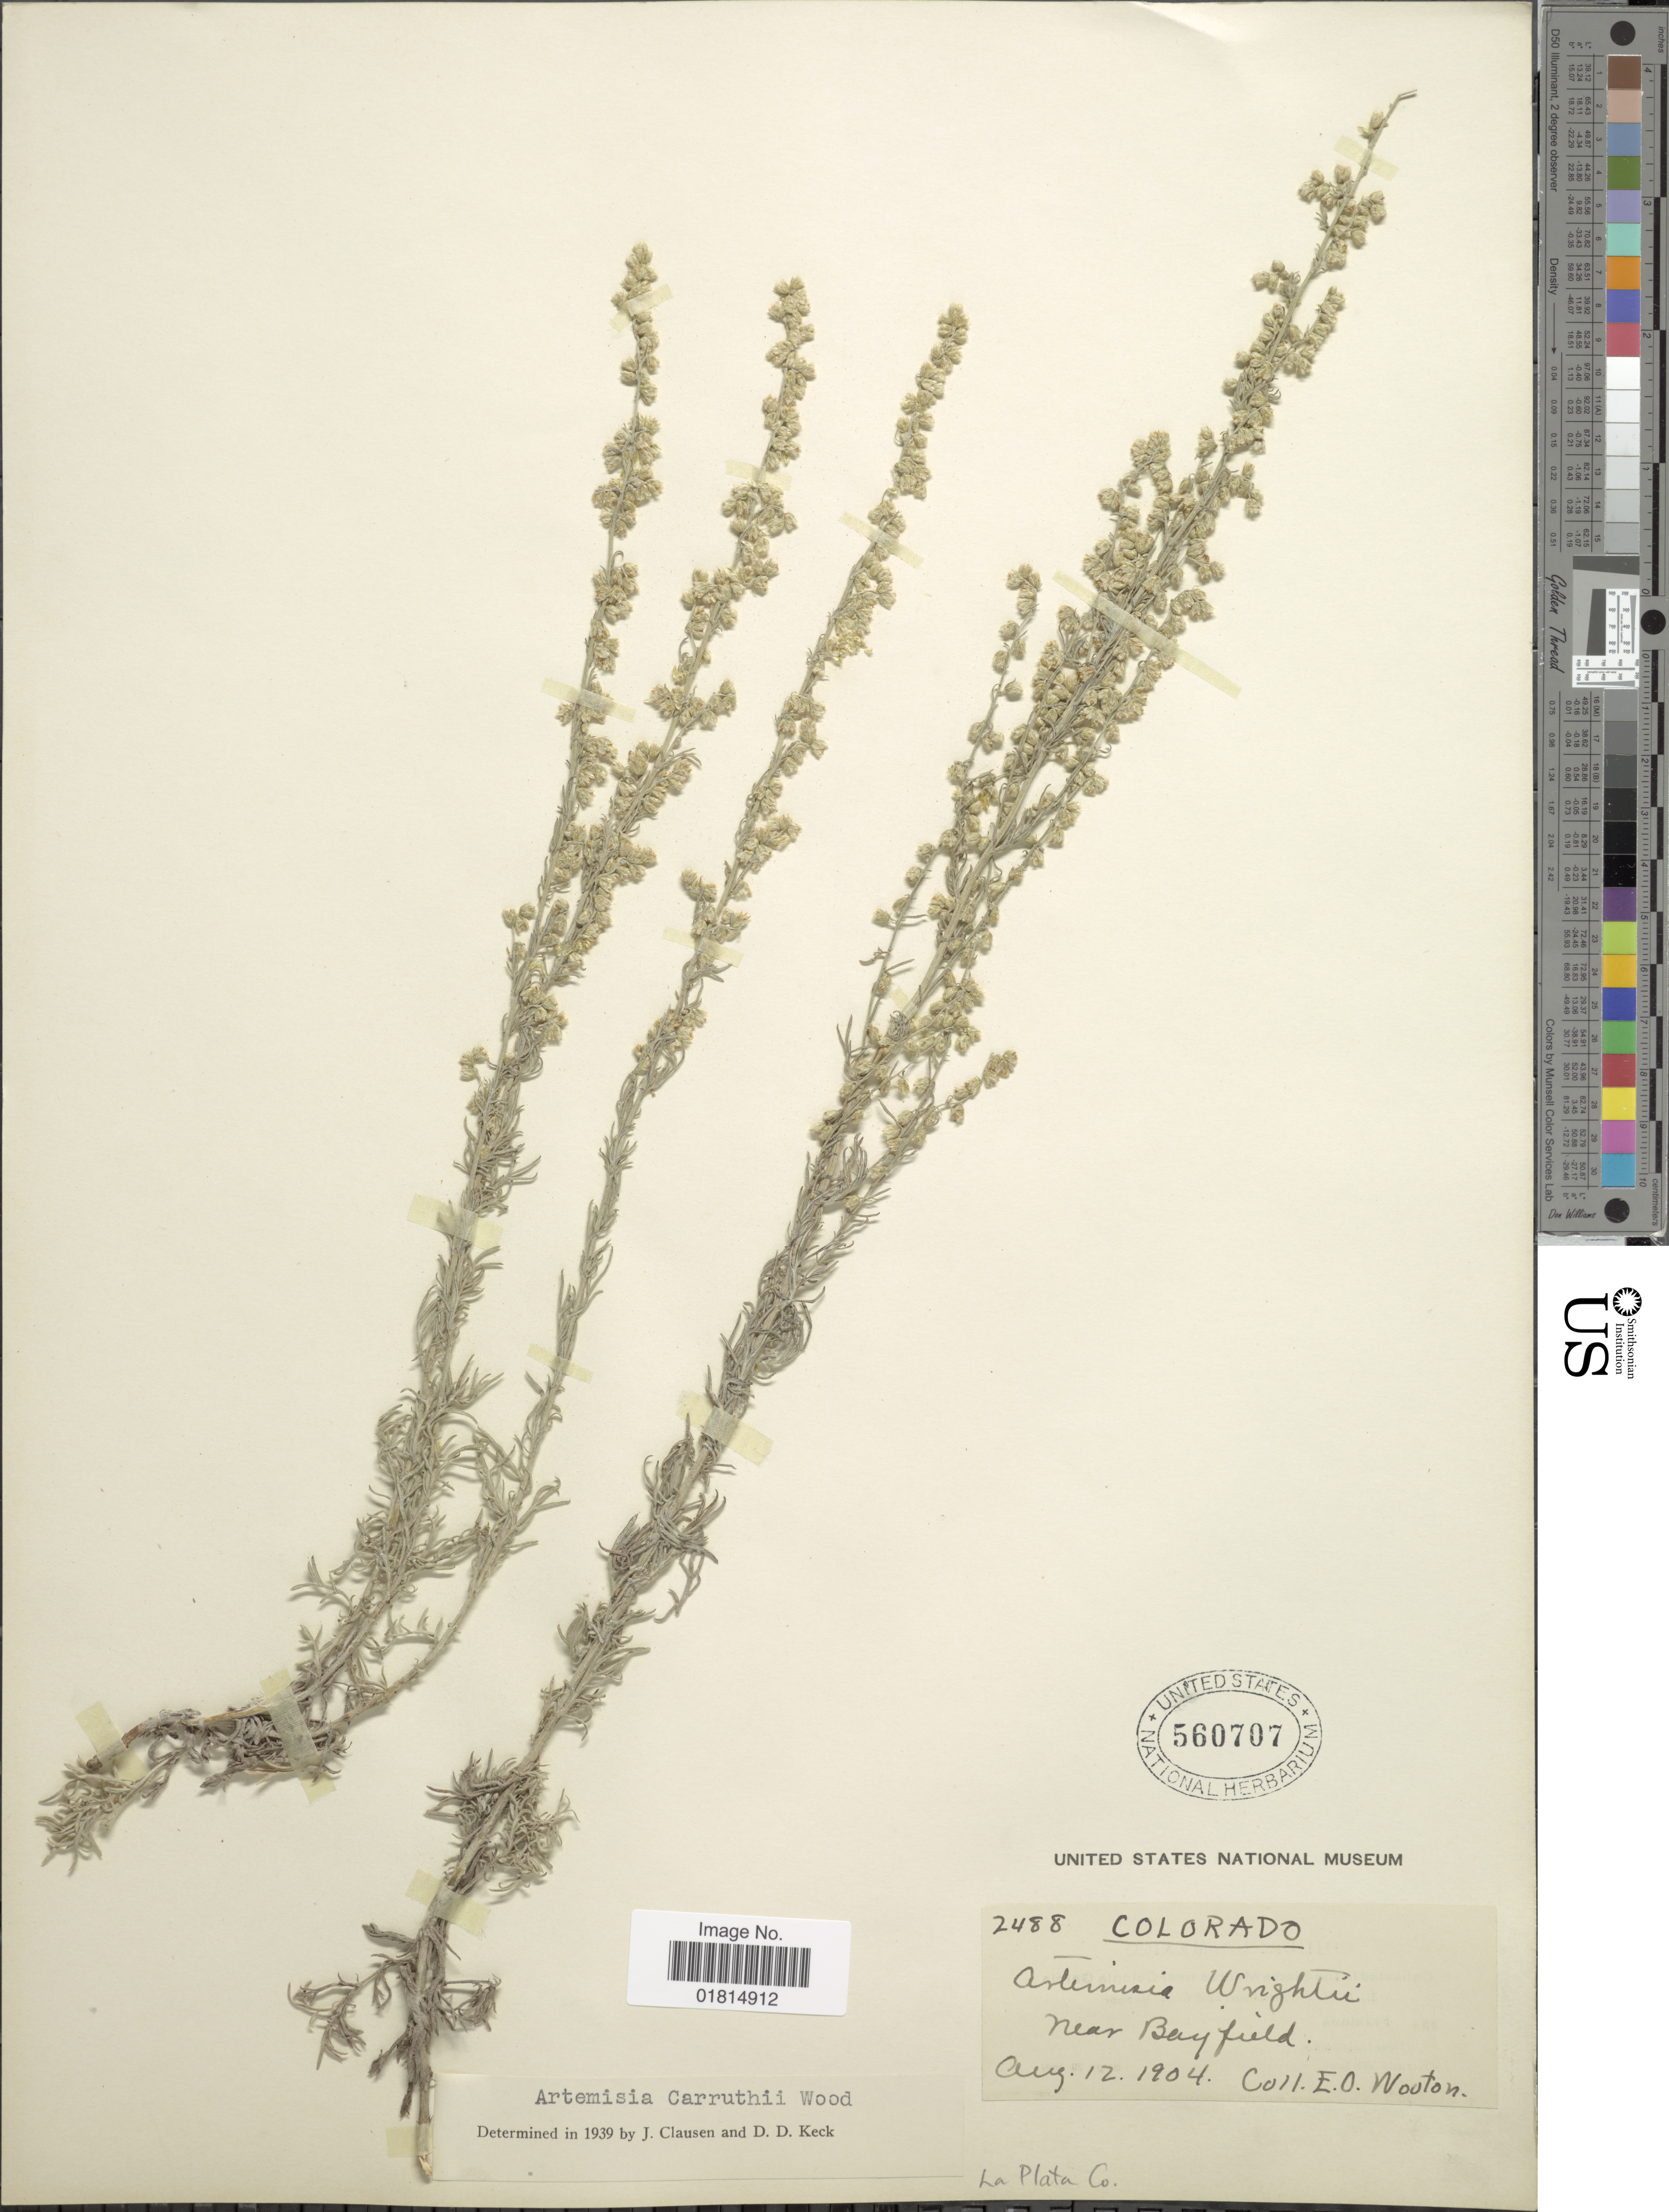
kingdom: Plantae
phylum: Tracheophyta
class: Magnoliopsida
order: Asterales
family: Asteraceae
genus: Artemisia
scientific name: Artemisia carruthii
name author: Alph. Wood ex Carruth.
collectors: E. O. Wooton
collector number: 2488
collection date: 1904-08-12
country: United States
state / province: Colorado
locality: Near Bayfield. La Plata Co.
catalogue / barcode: US 560707